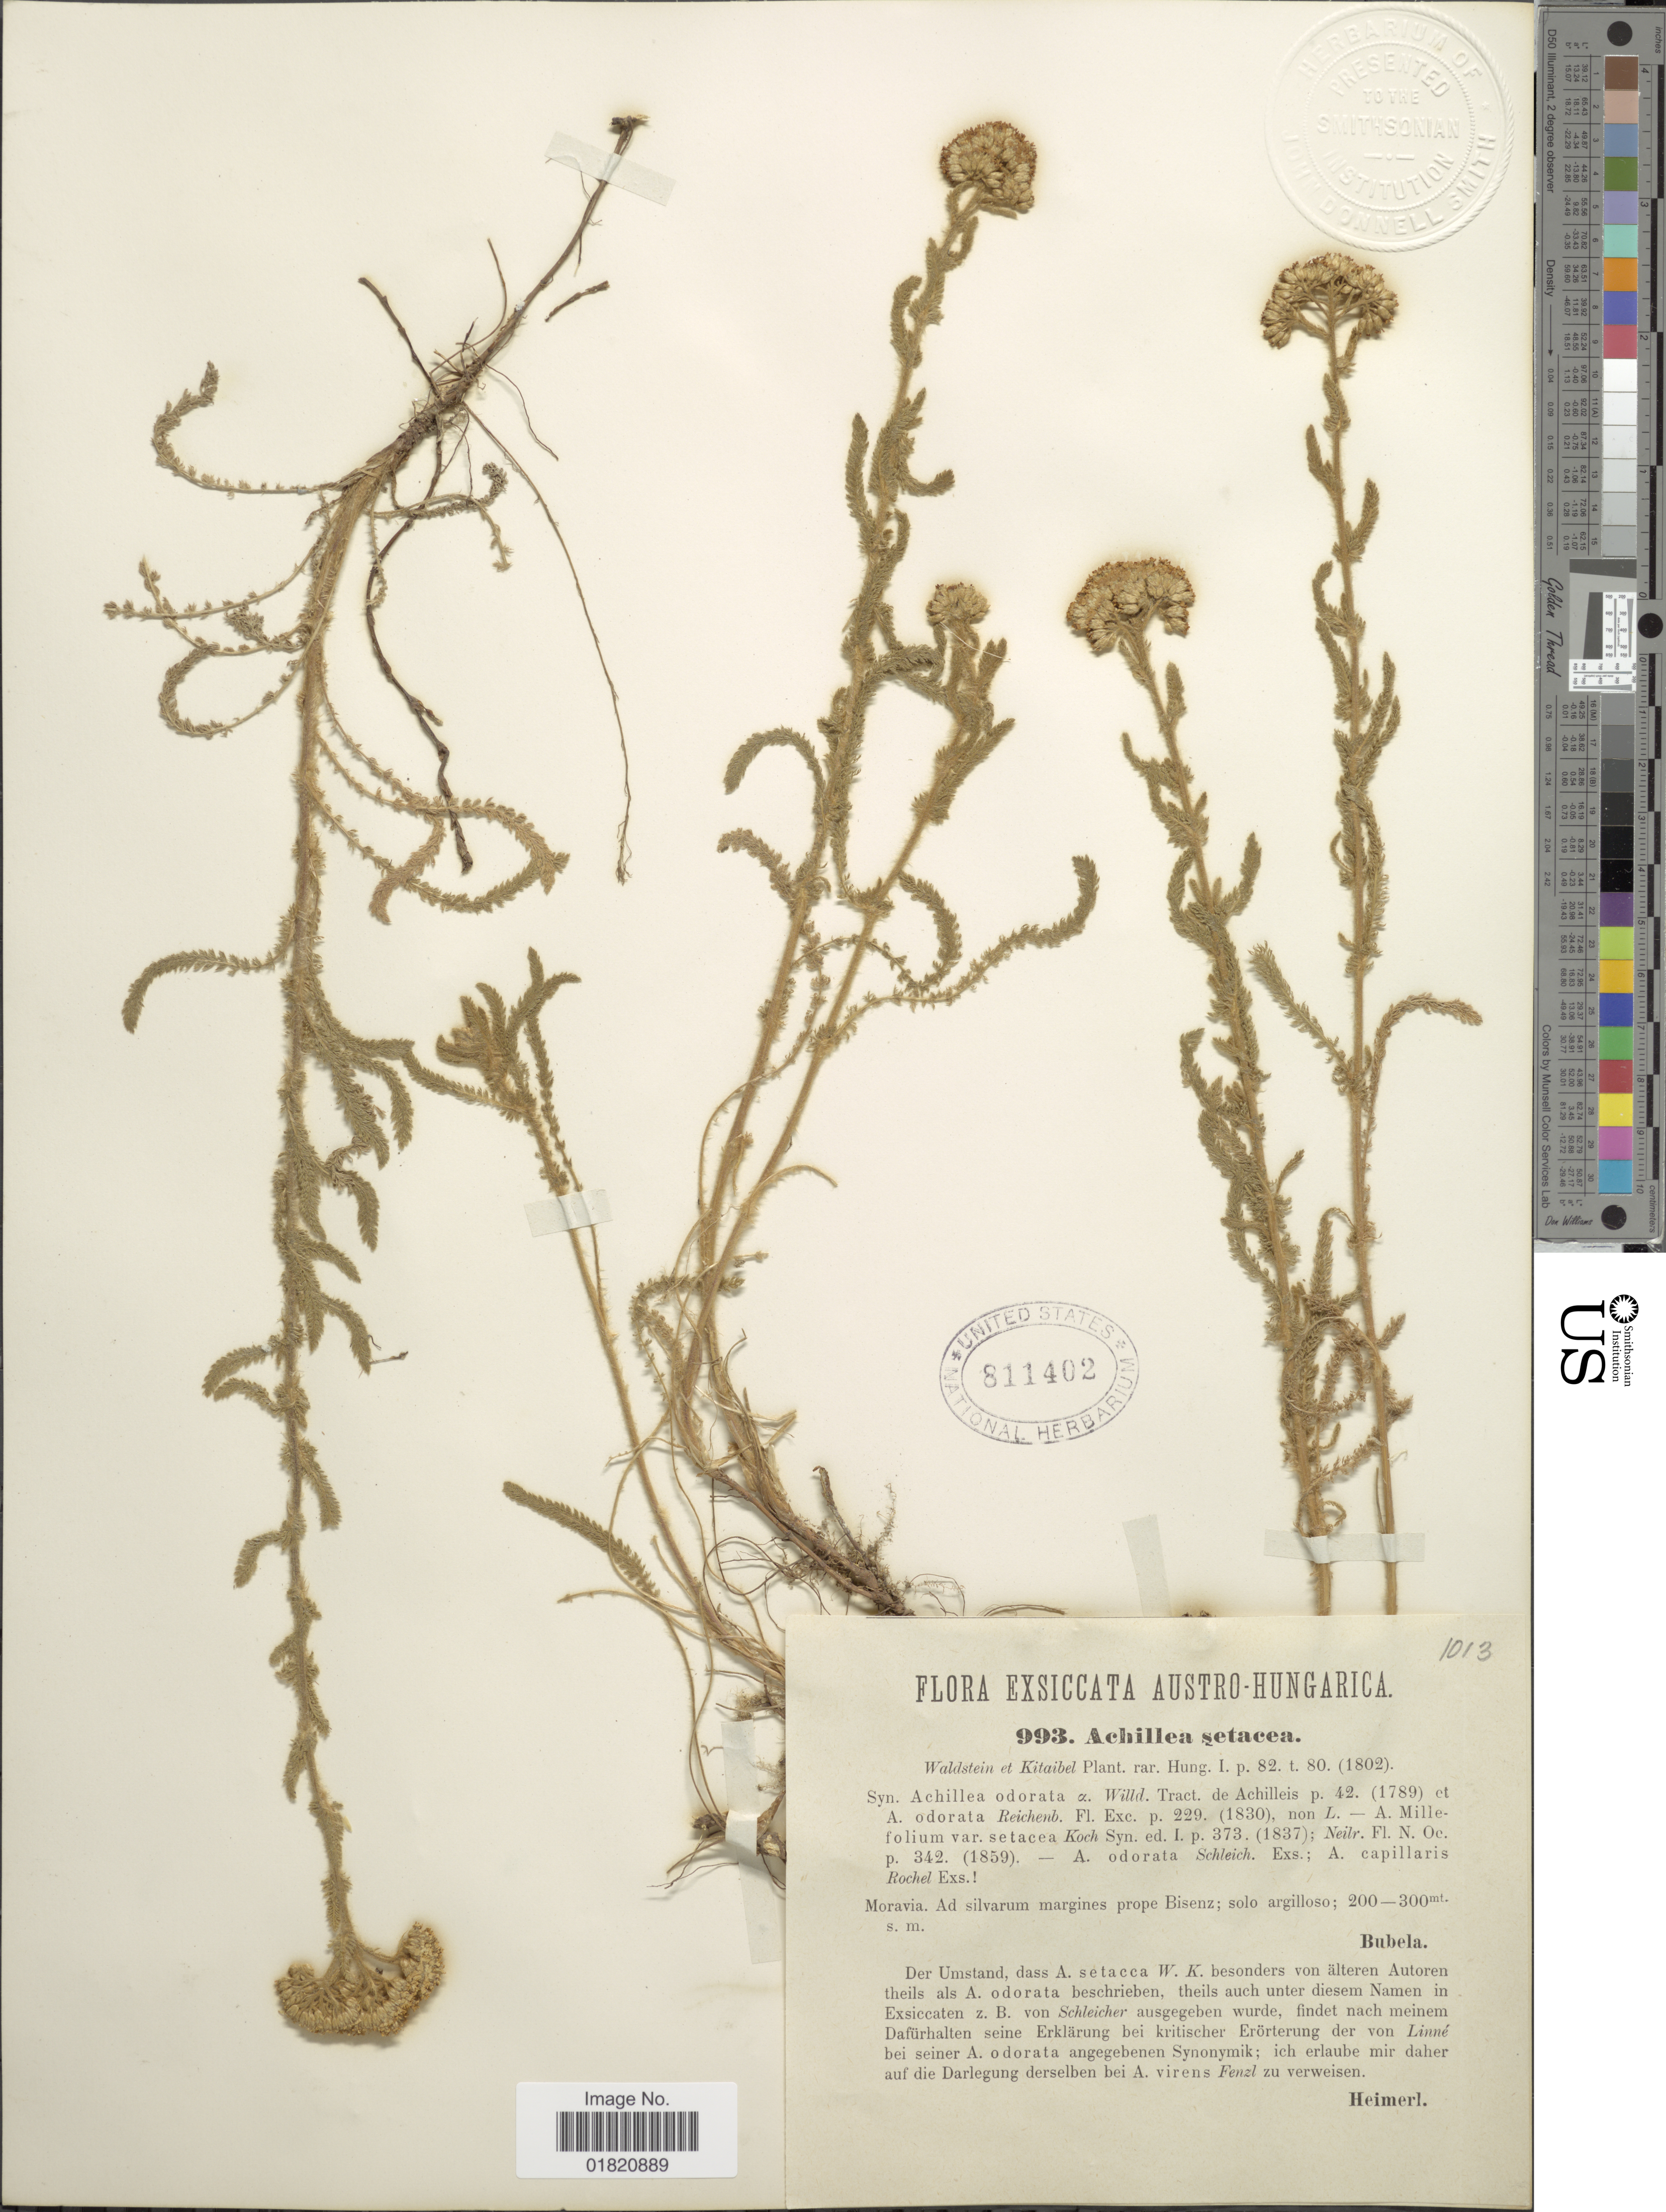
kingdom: Plantae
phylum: Tracheophyta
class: Magnoliopsida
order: Asterales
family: Asteraceae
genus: Achillea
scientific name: Achillea setacea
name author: Waldst. & Kit.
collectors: J. Bubela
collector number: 993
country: Czechia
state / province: South Moravian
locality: Austro-Hungarica. Moravia. Ad silvarum margines prope Bisenz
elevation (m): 200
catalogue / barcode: US 811402